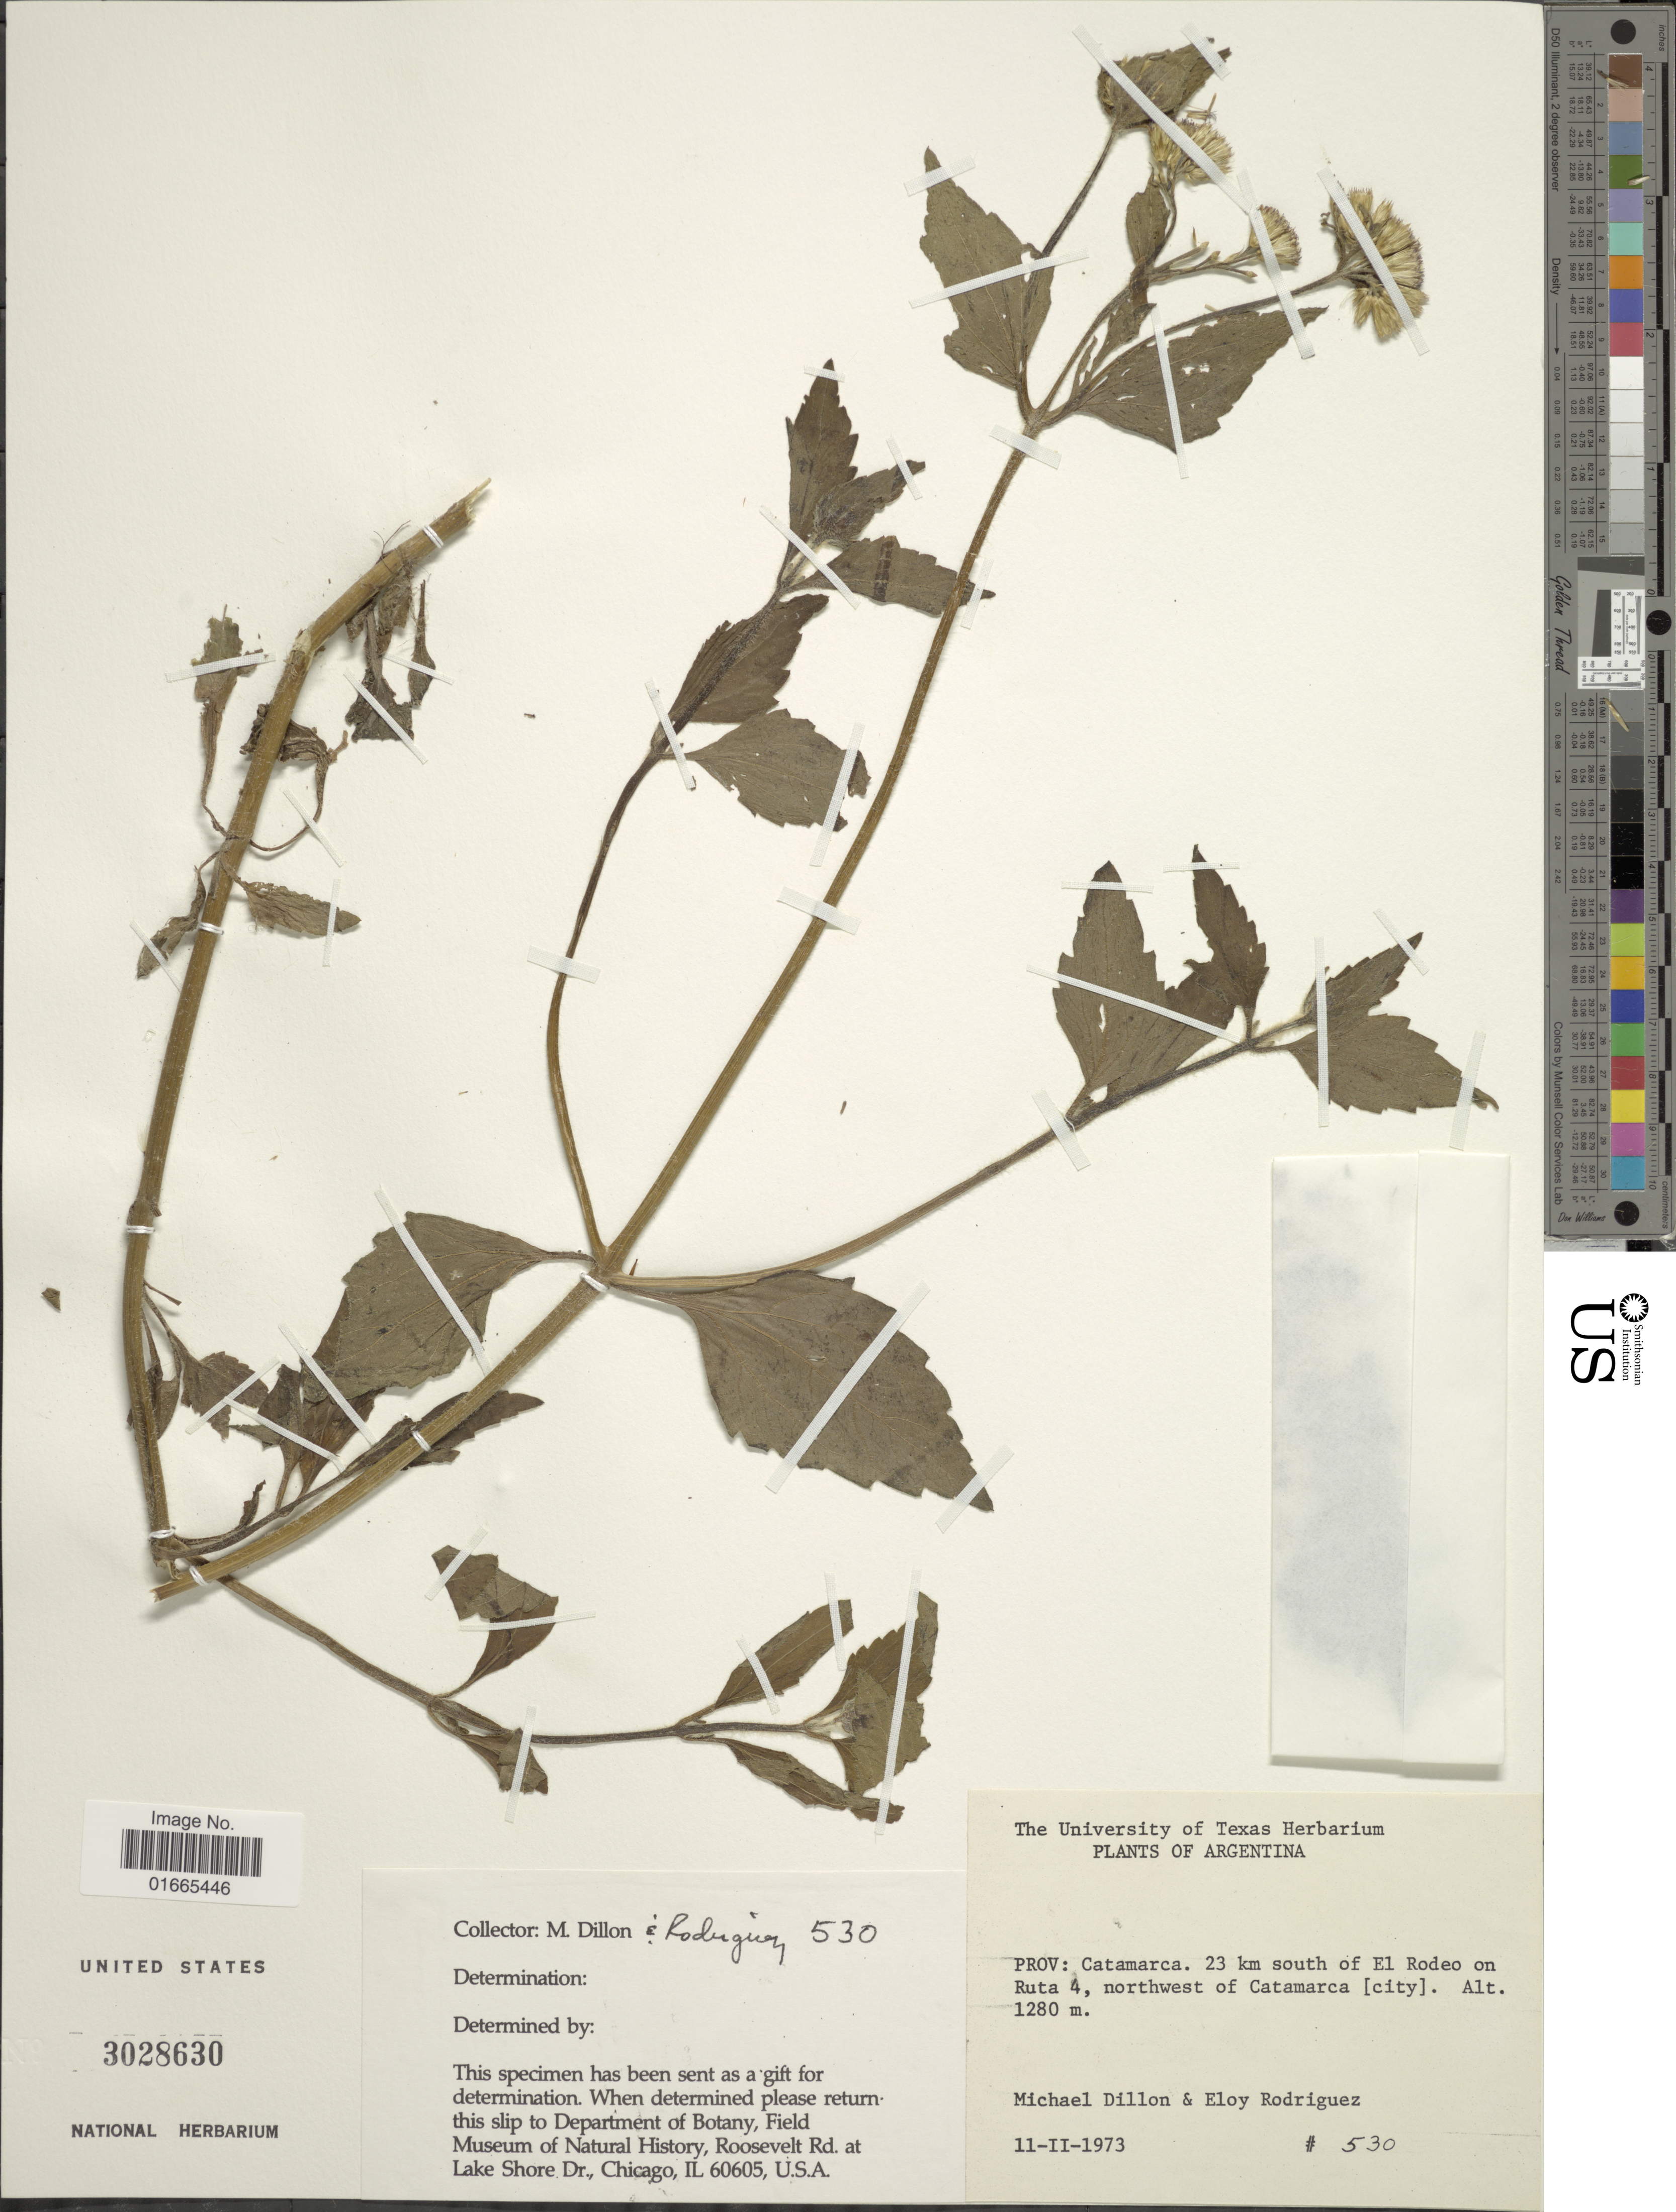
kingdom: Plantae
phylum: Tracheophyta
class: Magnoliopsida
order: Asterales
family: Asteraceae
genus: Praxelis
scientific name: Praxelis clematidea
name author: (Griseb.) R.M. King & H. Rob.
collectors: M. O. Dillon & E. Rodriguez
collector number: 530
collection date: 1973-02-11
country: Argentina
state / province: Catamarca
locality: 23 km south of El Rodeo on Ruta 4, northwest of Catamarca (city).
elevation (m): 1280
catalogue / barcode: US 3028630